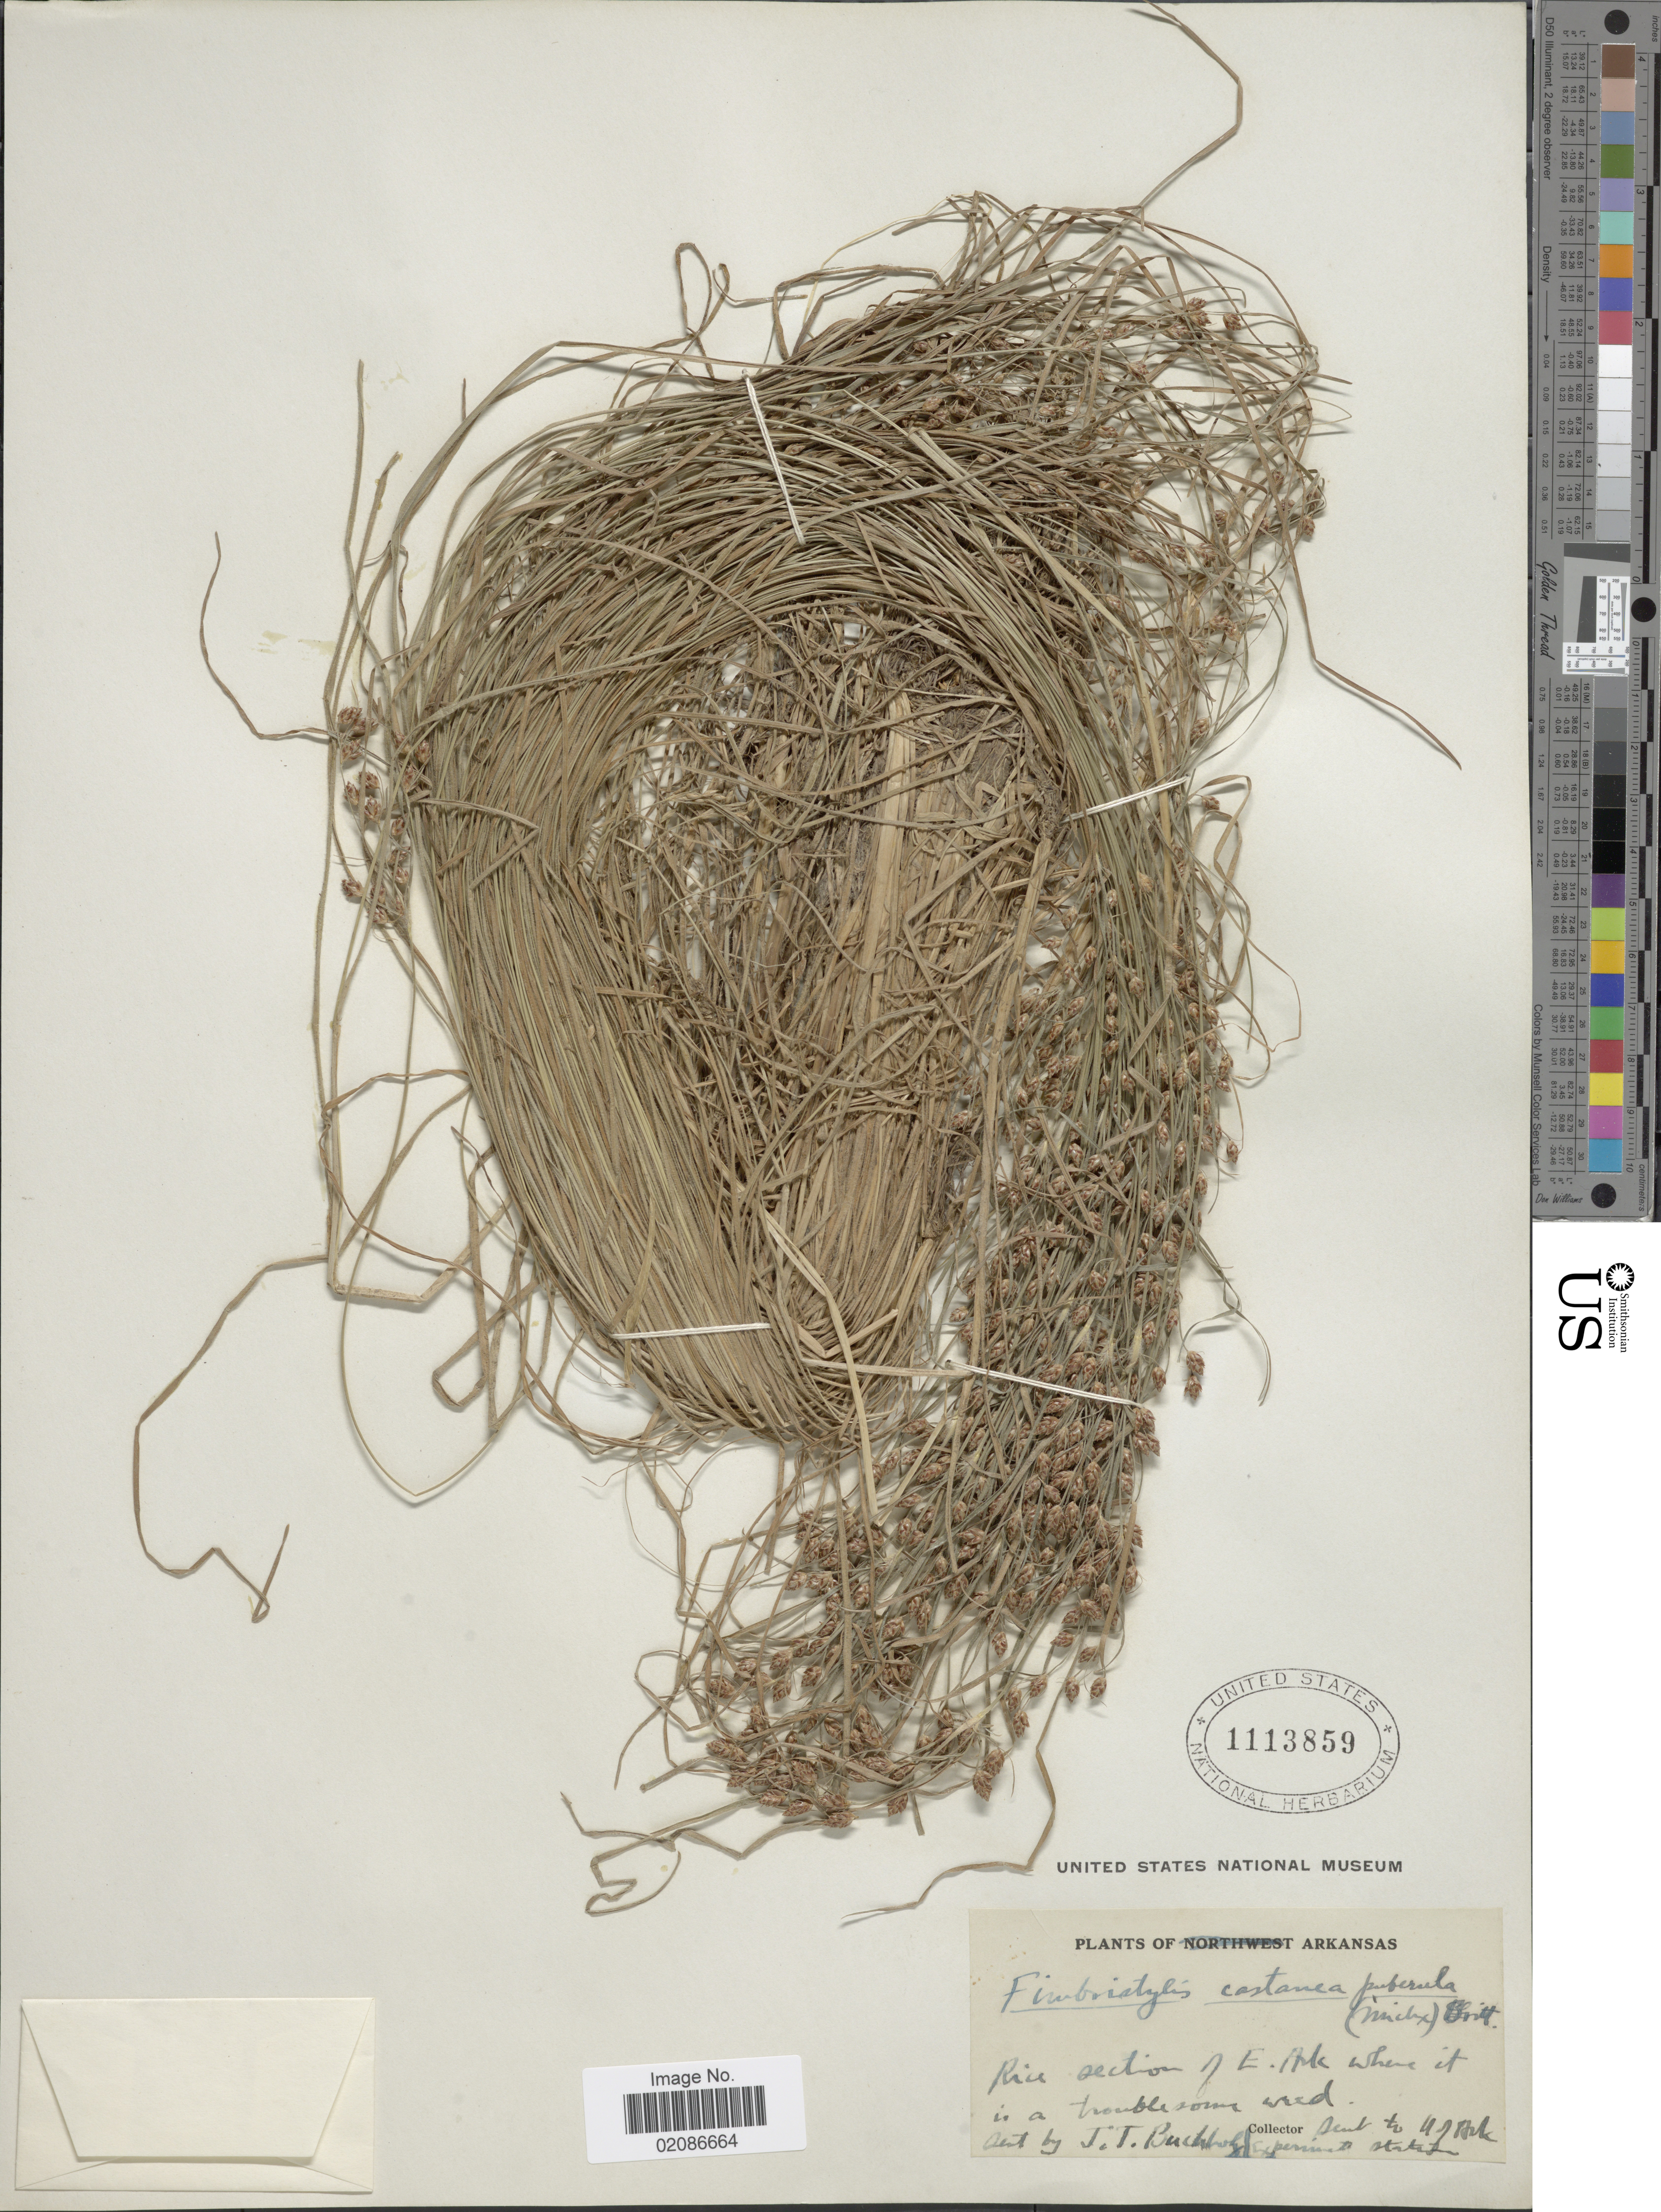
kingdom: Plantae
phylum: Tracheophyta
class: Liliopsida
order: Poales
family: Cyperaceae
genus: Fimbristylis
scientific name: Fimbristylis tomentosa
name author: Vahl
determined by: Strong, Mark T., (BOT), Smithsonian Institution - National Museum of Natural History (UNITED STATES)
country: United States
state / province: Arkansas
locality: Rice section of E. Ark. where it is a troublesom weed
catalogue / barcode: US 1113859